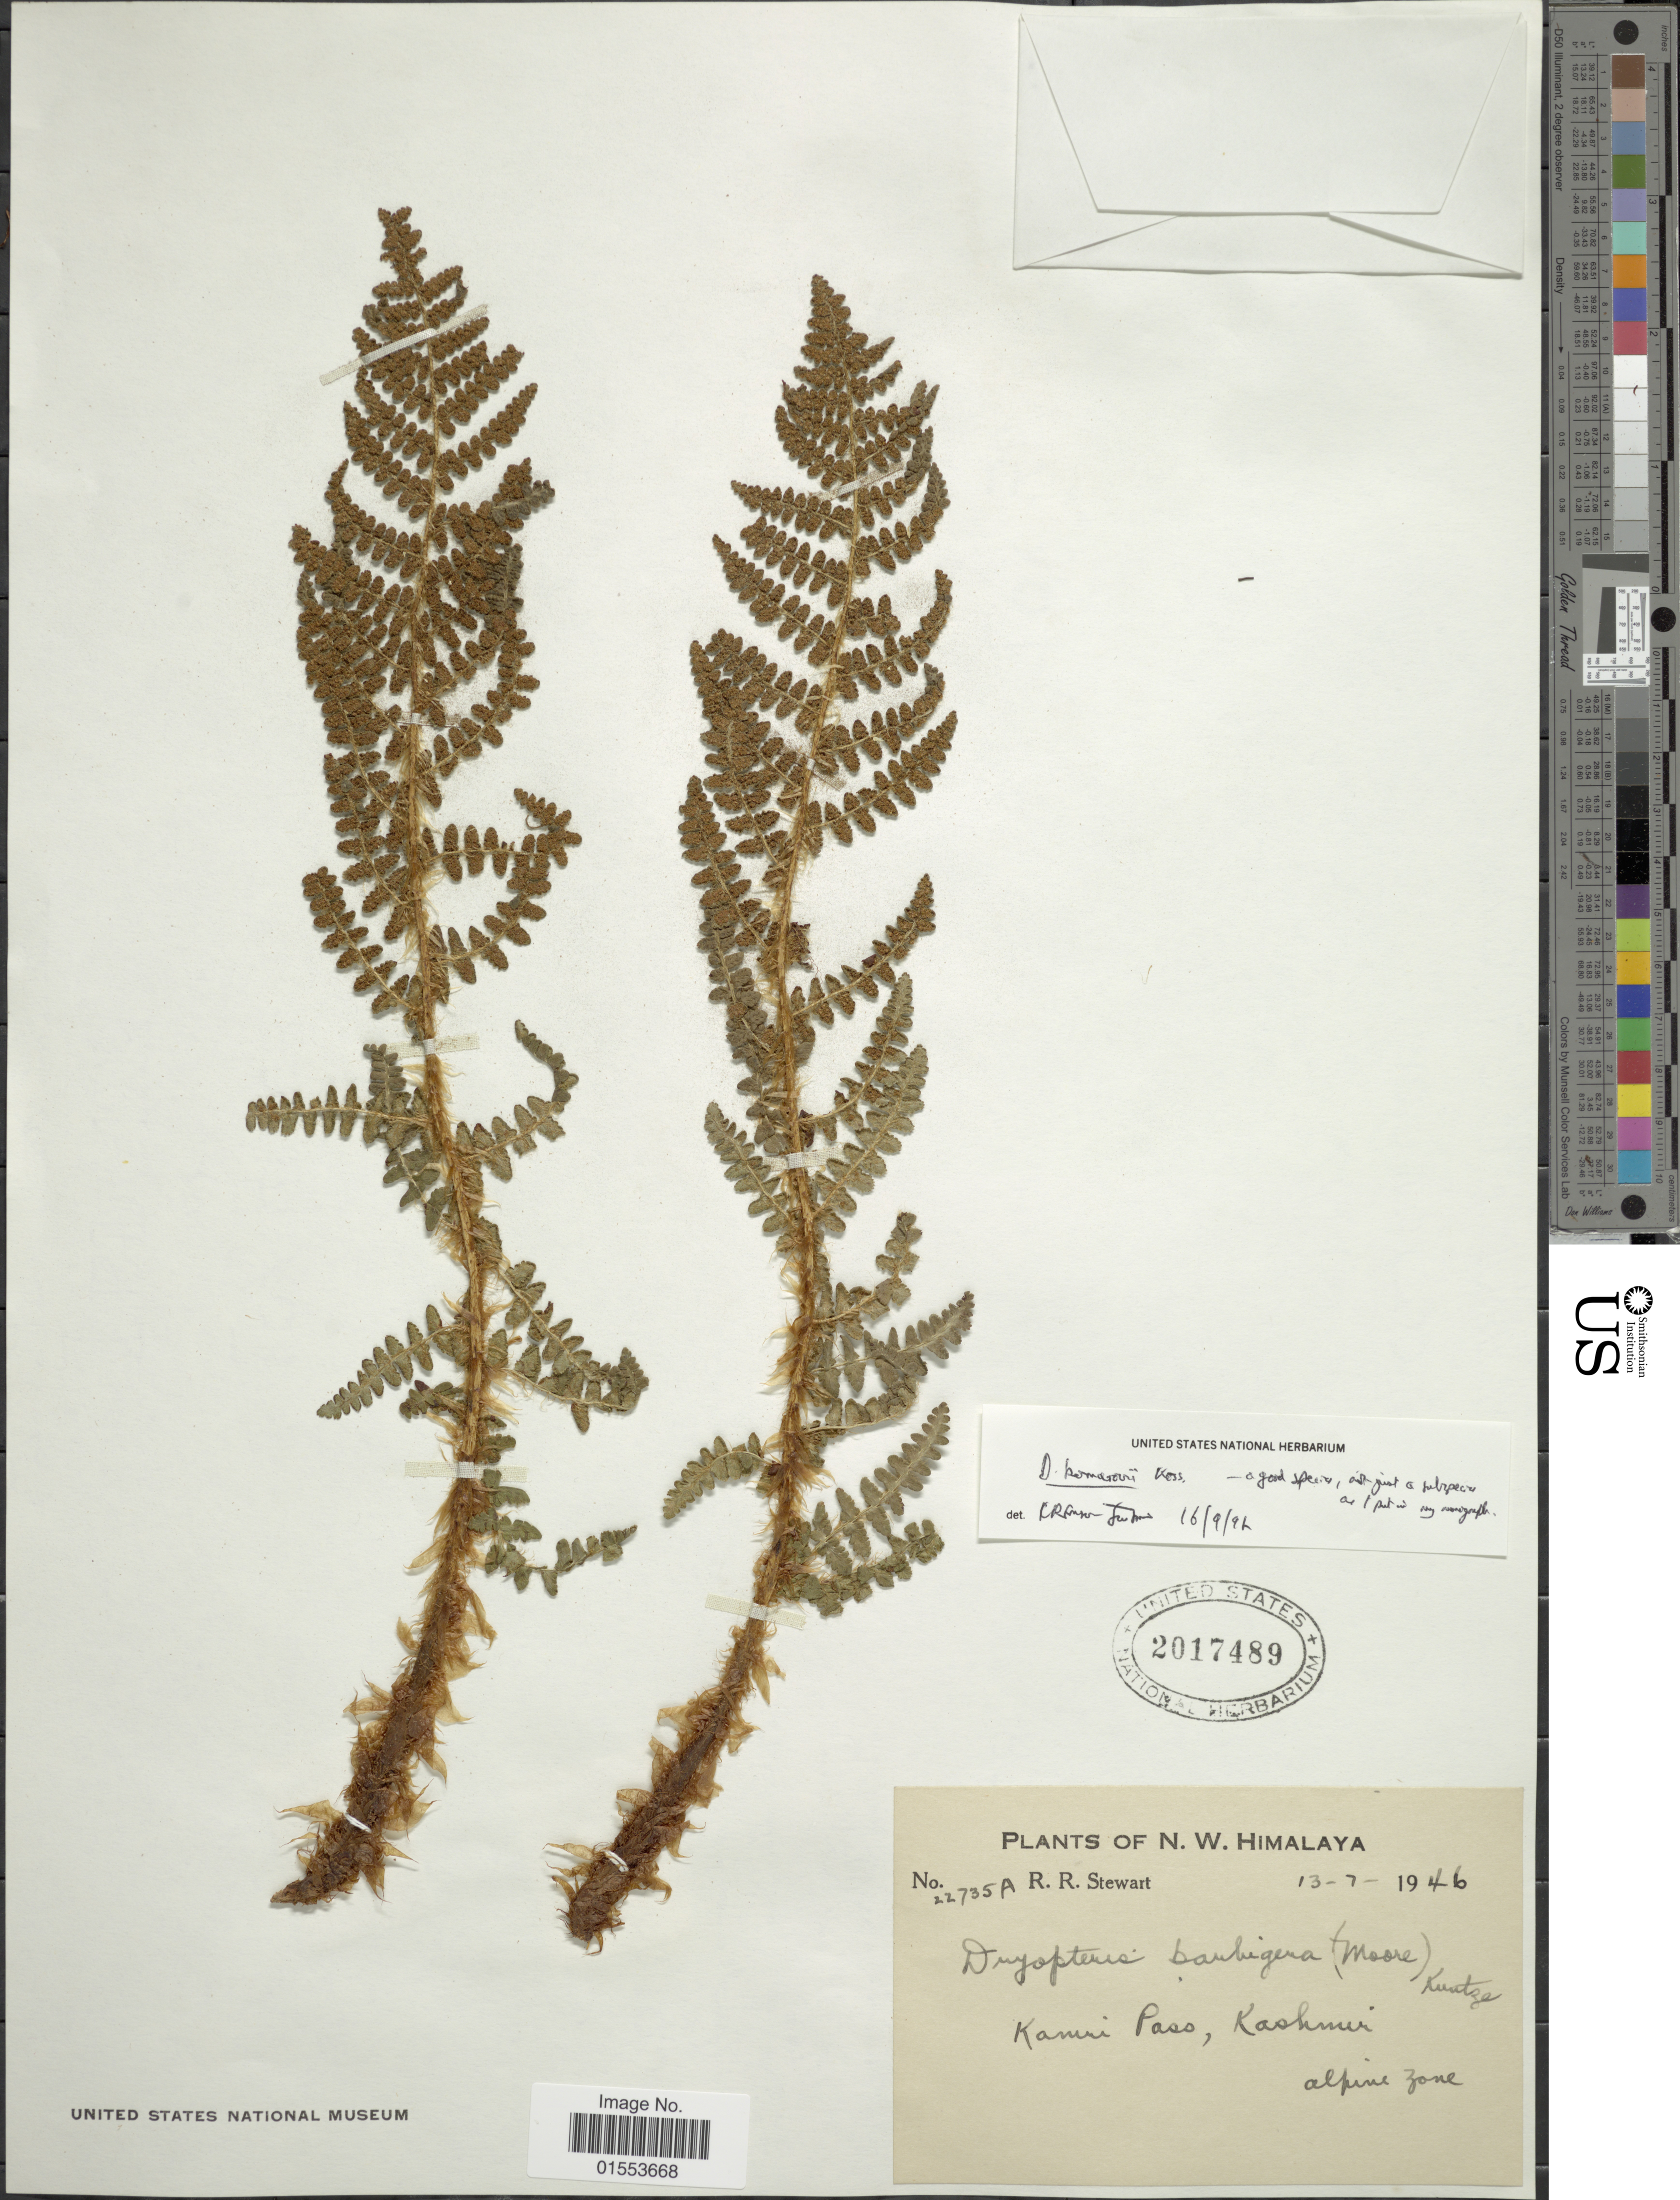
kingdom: Plantae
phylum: Tracheophyta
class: Polypodiopsida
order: Polypodiales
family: Dryopteridaceae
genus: Dryopteris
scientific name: Dryopteris barbigera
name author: (Hook.) Kuntze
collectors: R. R. Stewart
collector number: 22735A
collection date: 1946-07-13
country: India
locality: N. W. Himalaya, Kamri Pass, Kashmir.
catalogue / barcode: US 2017489